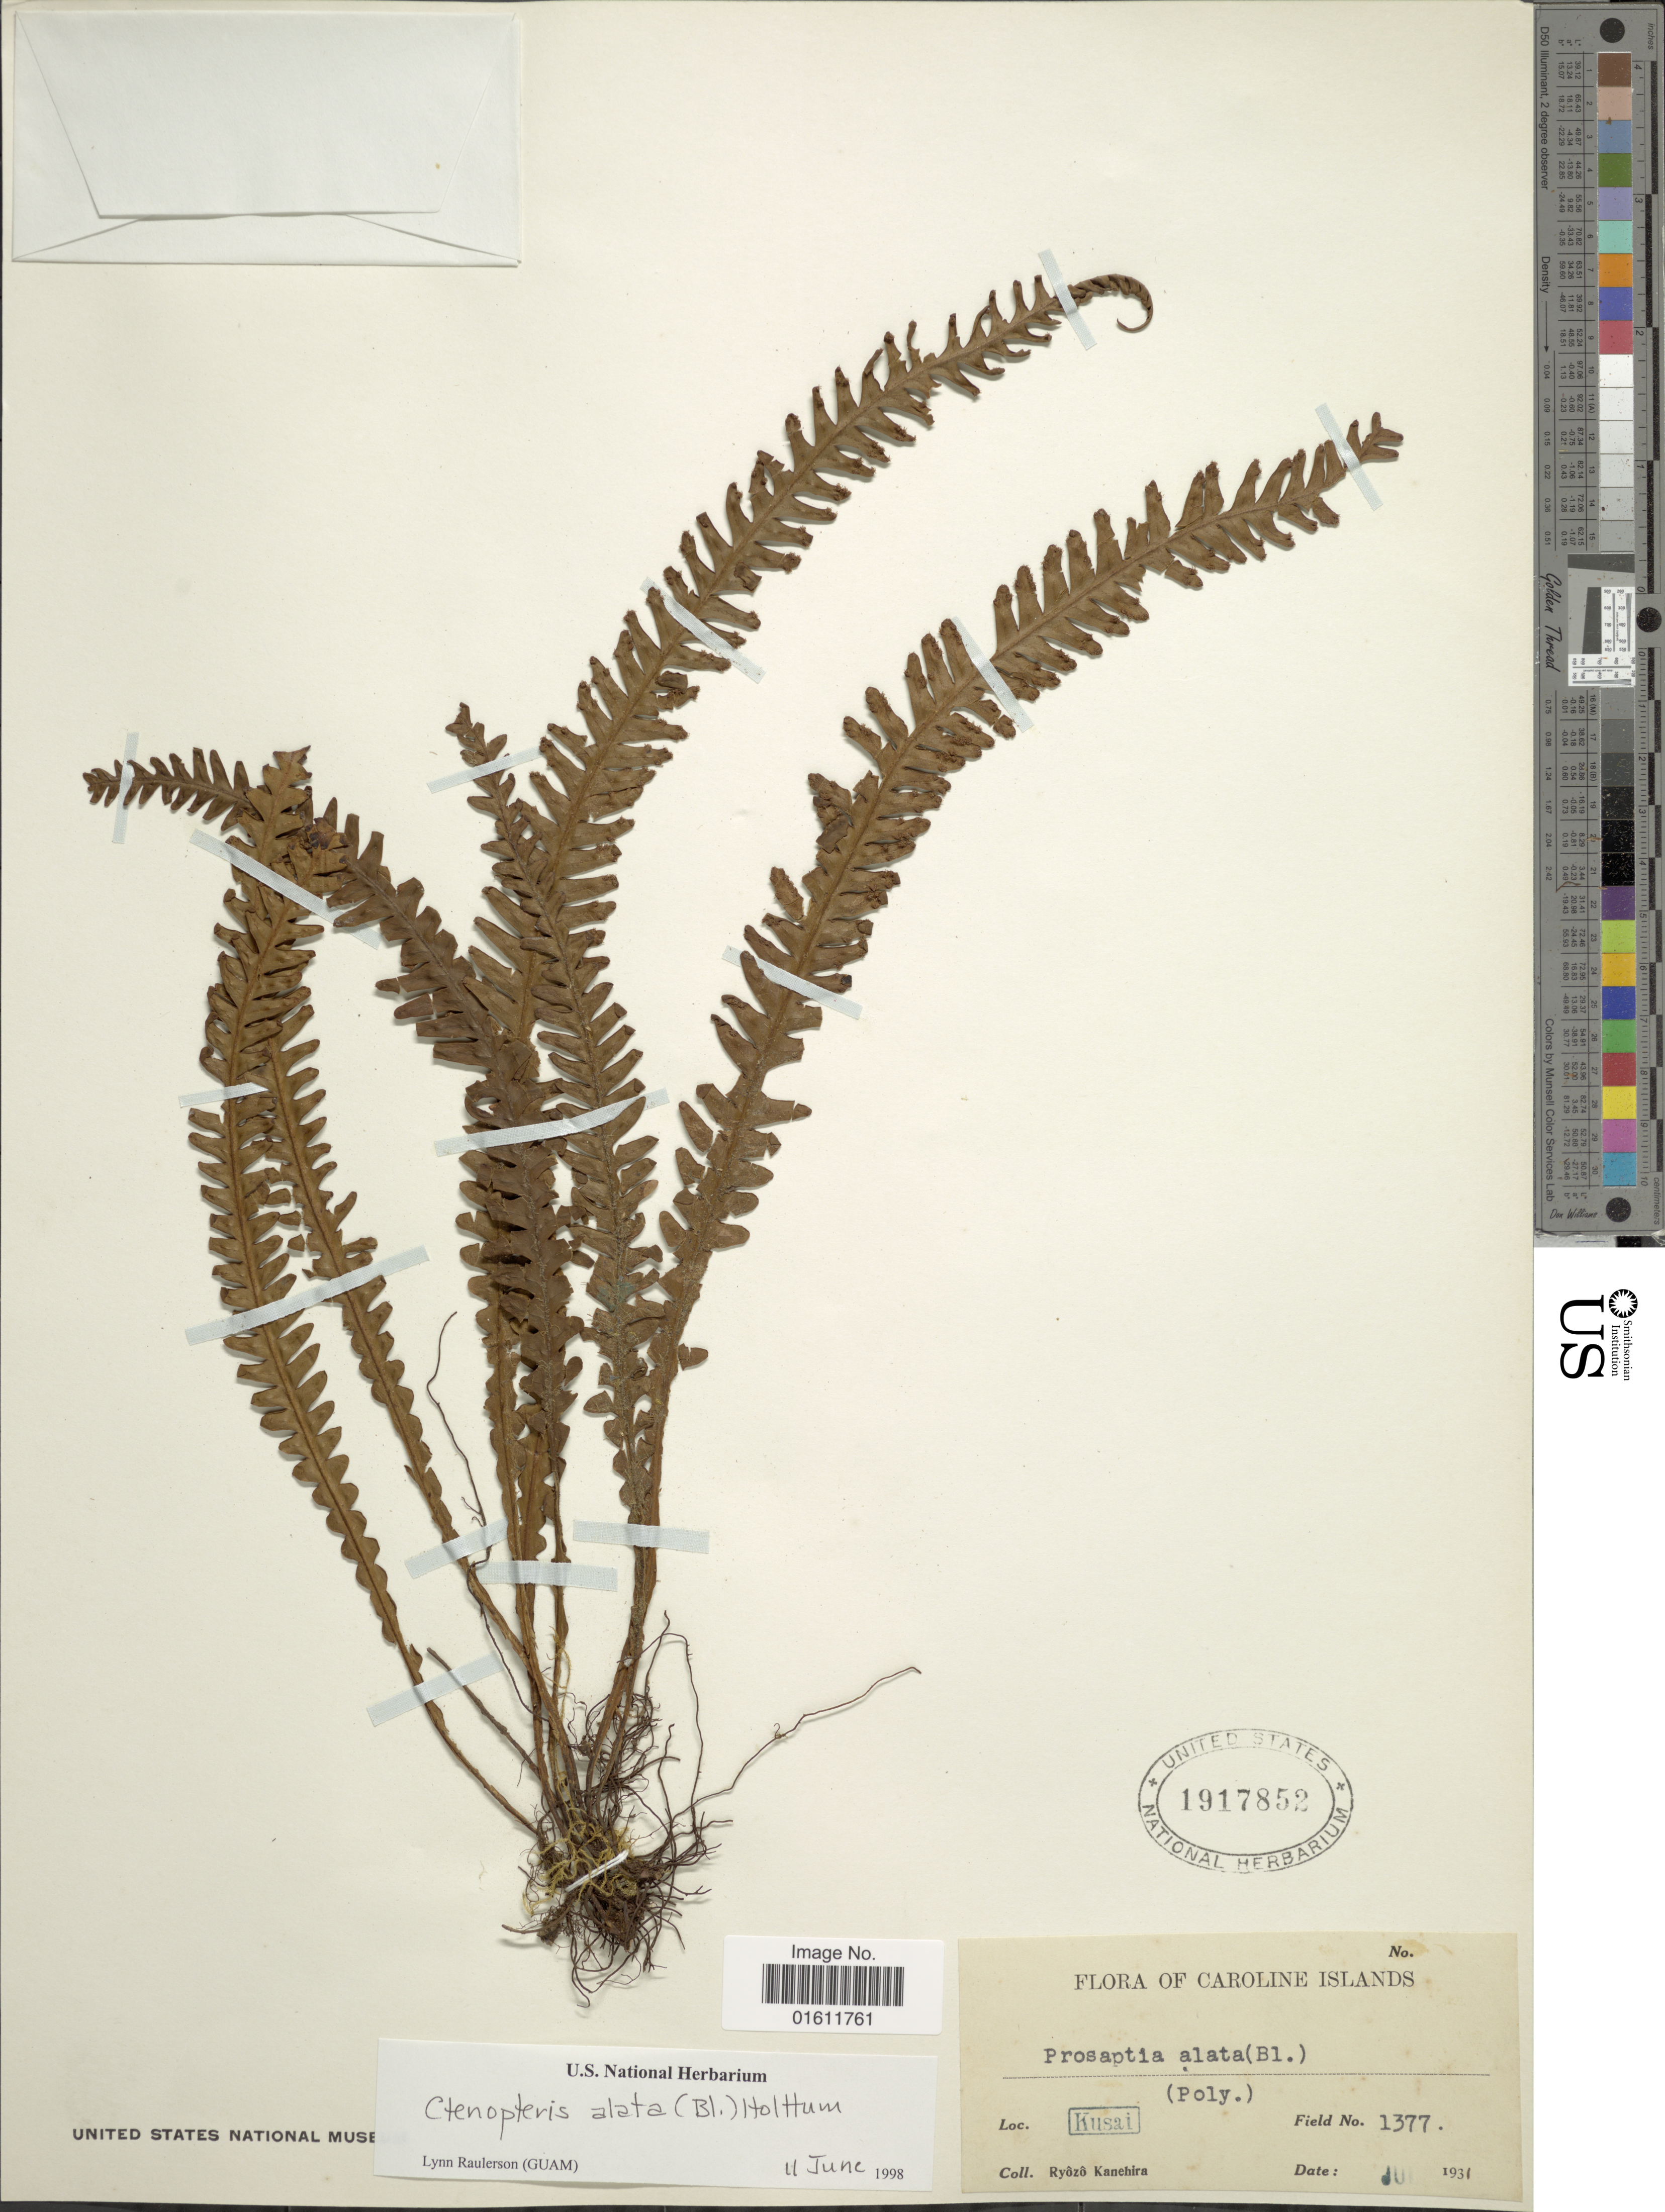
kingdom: Plantae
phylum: Tracheophyta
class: Polypodiopsida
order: Polypodiales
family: Polypodiaceae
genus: Prosaptia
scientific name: Prosaptia alata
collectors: R. Kanehira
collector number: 1377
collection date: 1931-06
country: Micronesia, Federated States of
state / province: Kosrae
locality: Caroline Islands, Kusai.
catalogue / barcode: US 1917852